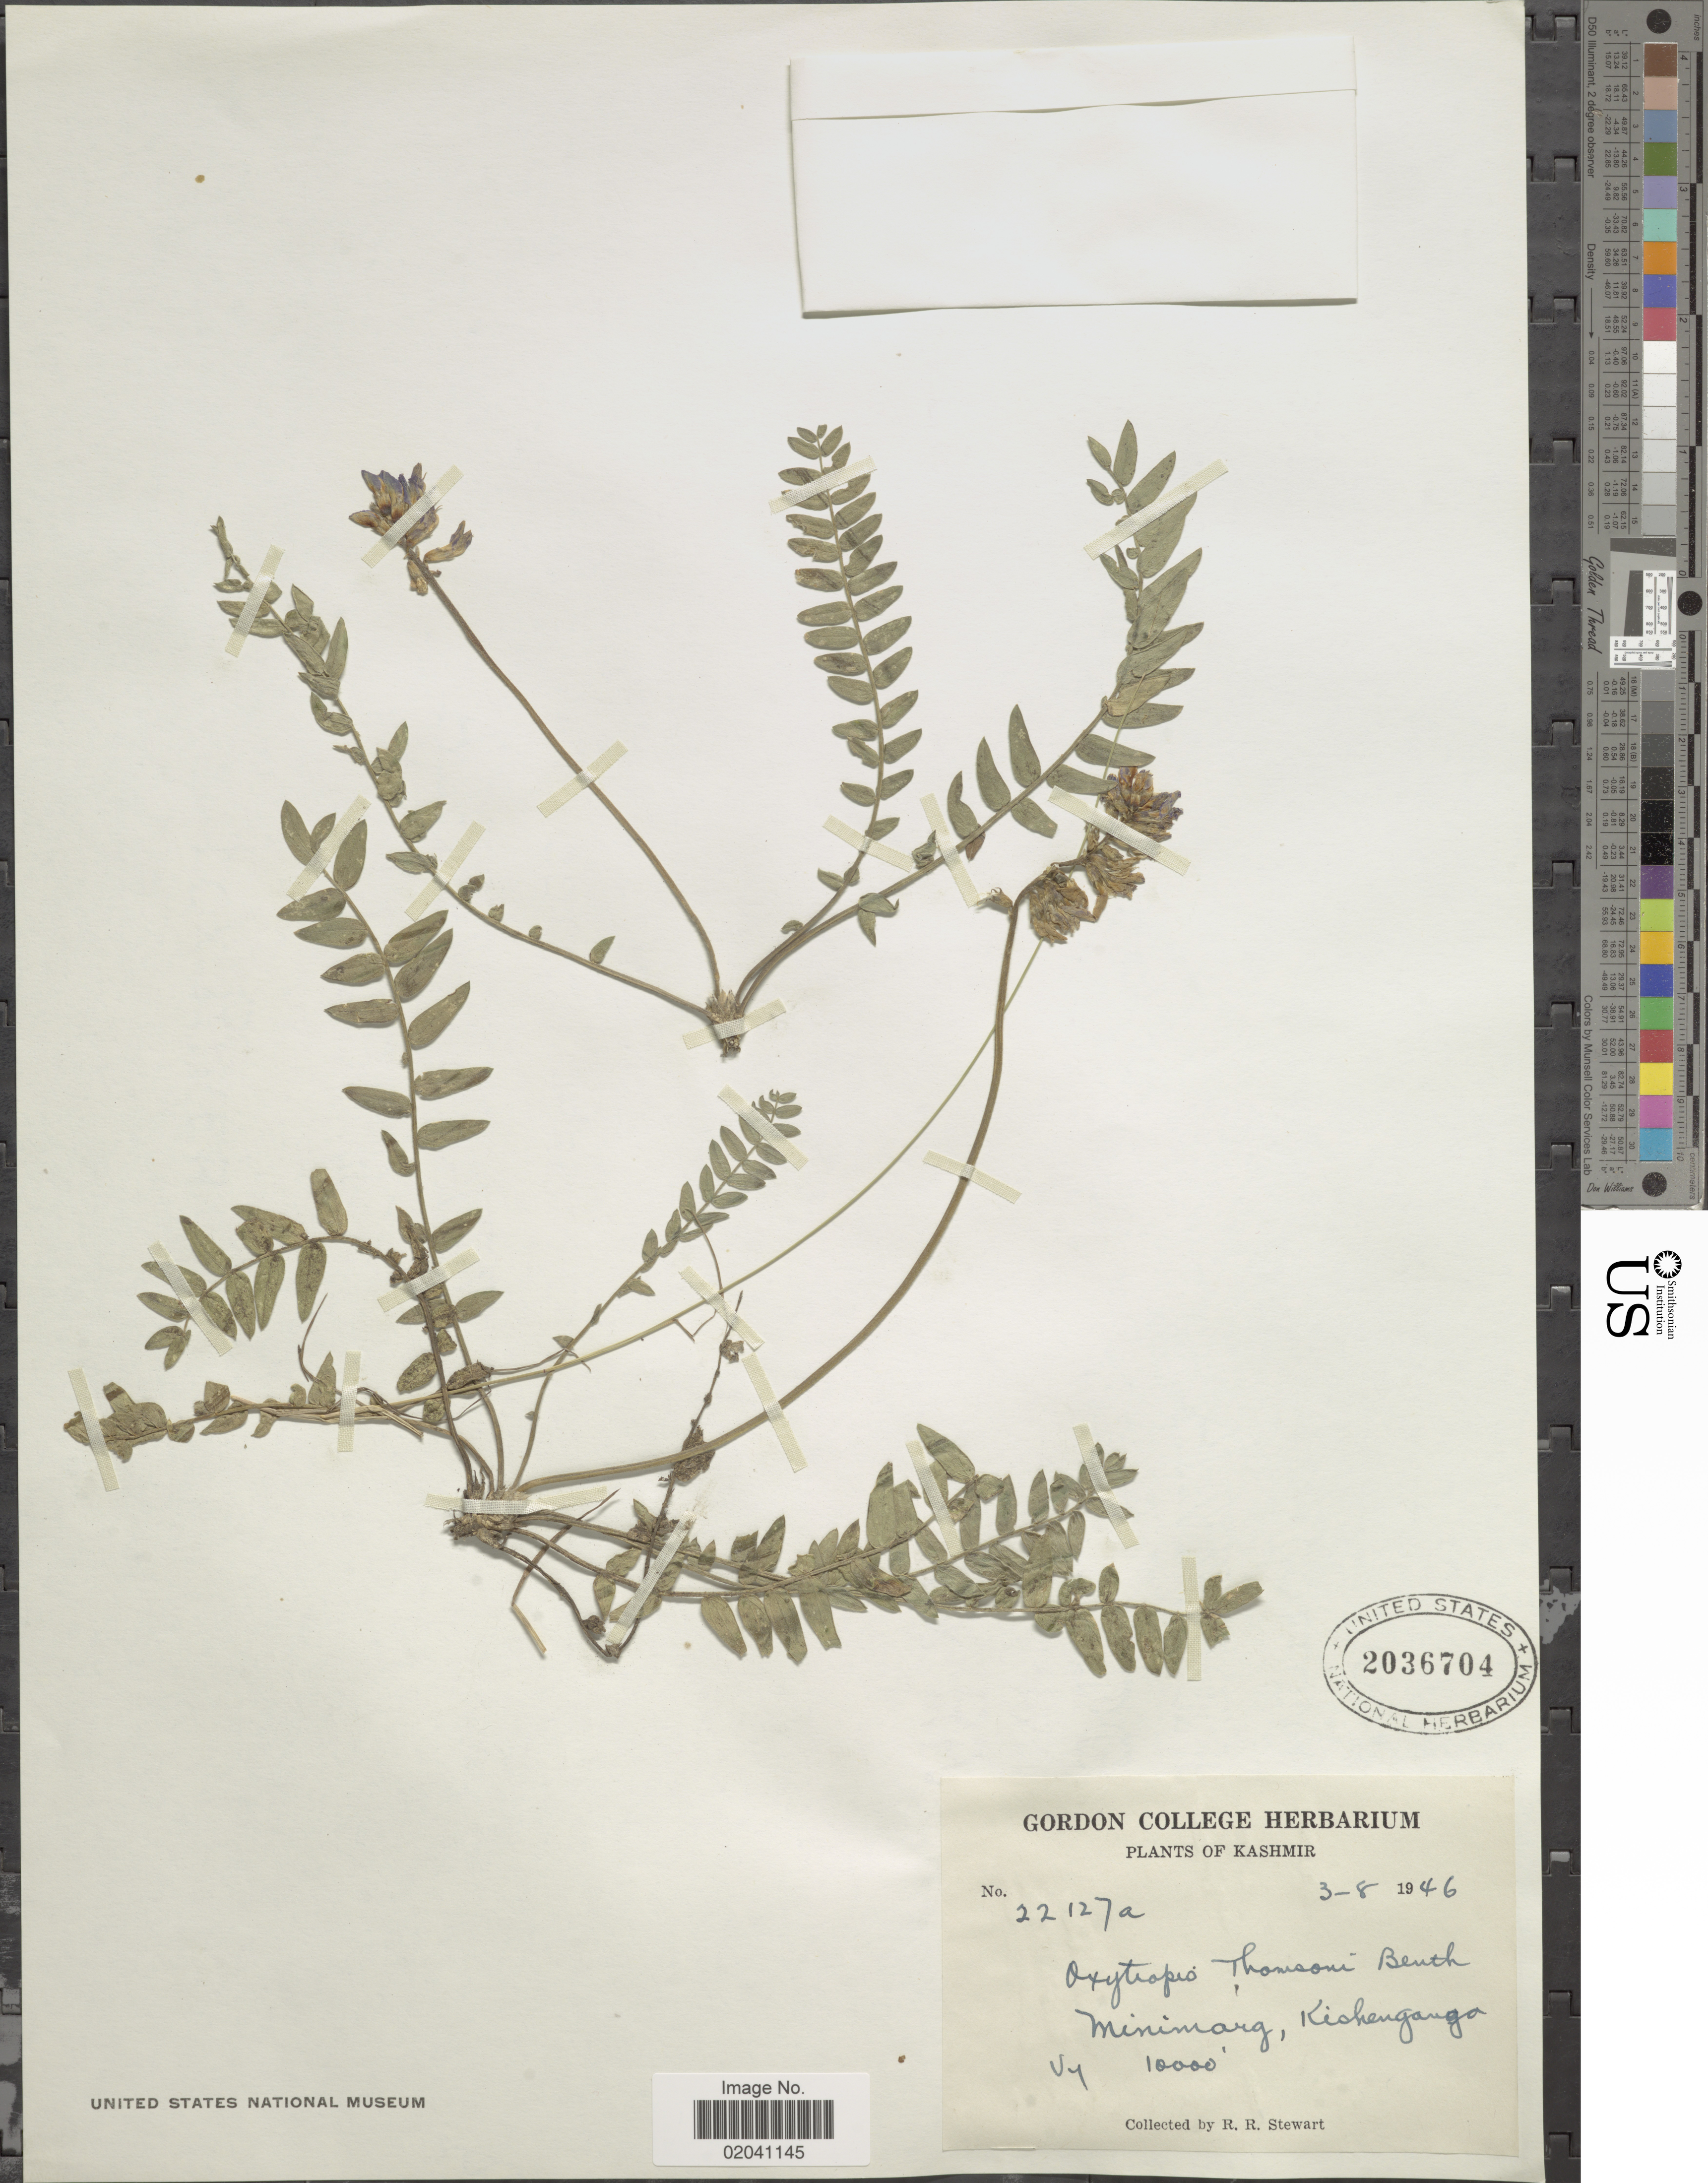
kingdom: Plantae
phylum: Tracheophyta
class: Magnoliopsida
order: Fabales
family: Fabaceae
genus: Oxytropis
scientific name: Oxytropis thomsonii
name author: Benth. ex Bunge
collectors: R. R. Stewart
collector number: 22127a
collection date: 1946-08-03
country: India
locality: Kashmir. Minimarg, Kichenganga Vy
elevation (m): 3048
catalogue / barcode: US 2036704